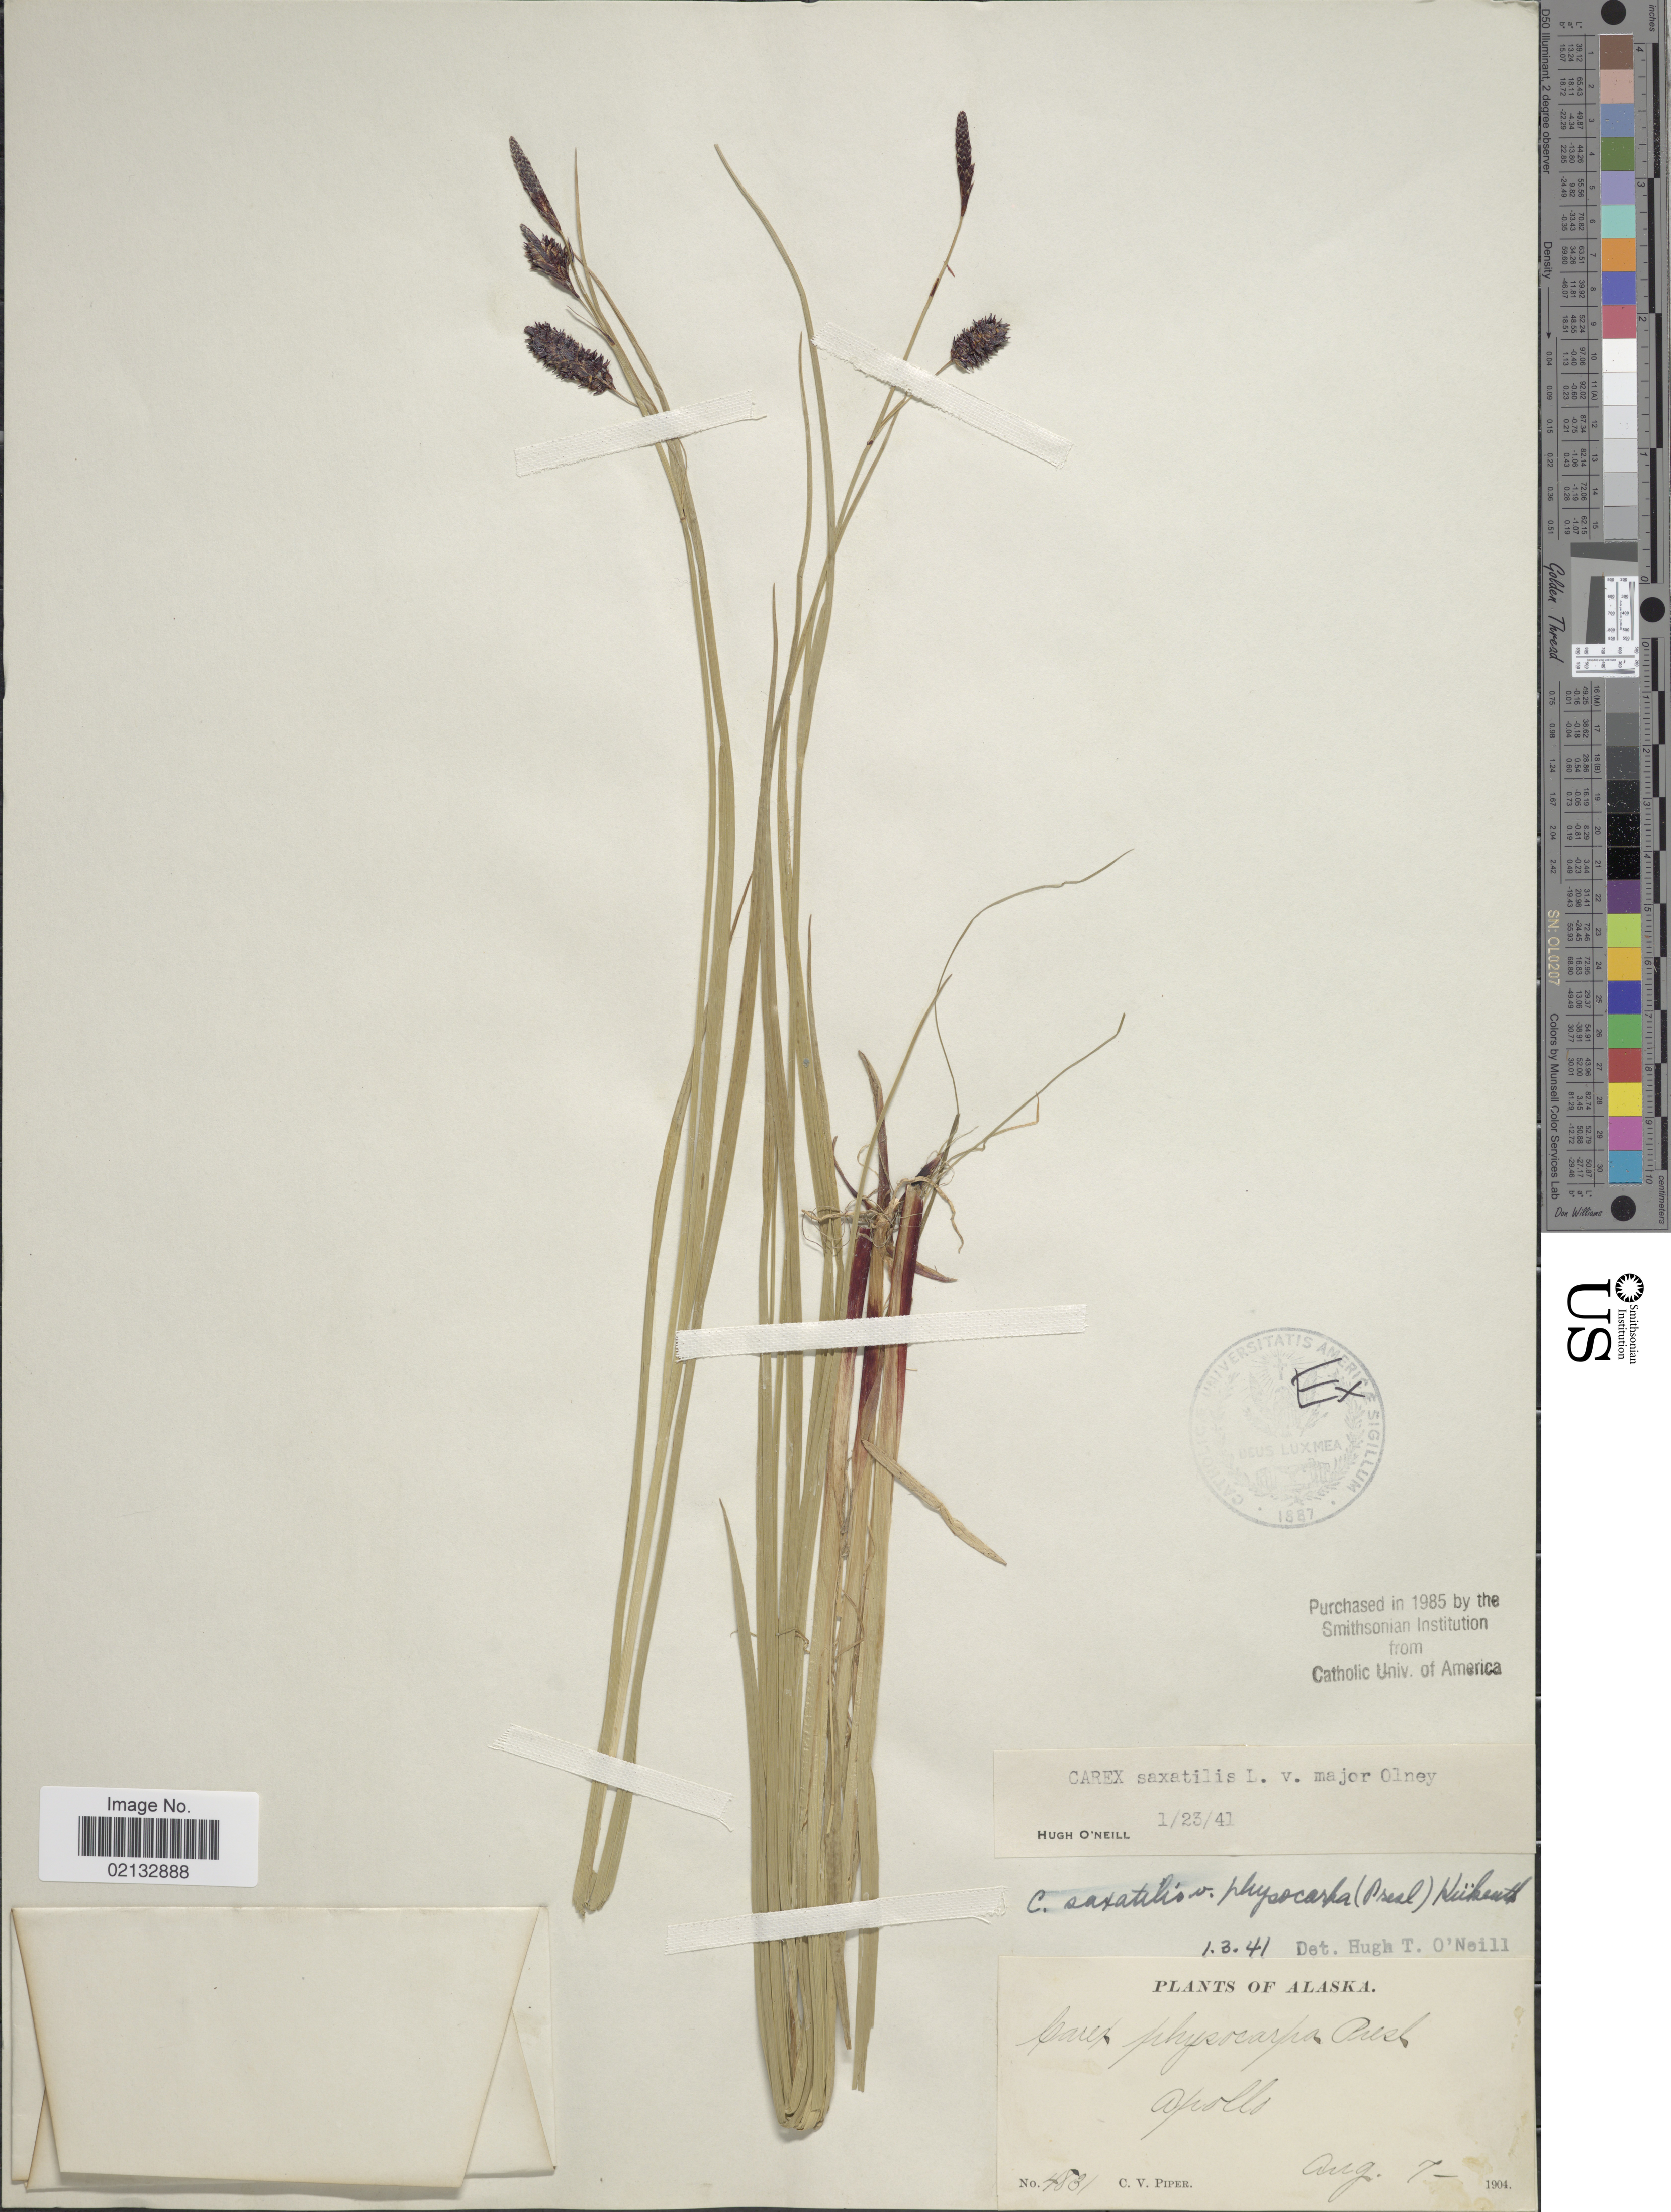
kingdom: Plantae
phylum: Tracheophyta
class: Liliopsida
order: Poales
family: Cyperaceae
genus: Carex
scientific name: Carex saxatilis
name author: L.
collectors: C. V. Piper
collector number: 4831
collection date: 1904-08-07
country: United States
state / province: Alaska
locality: Apollo